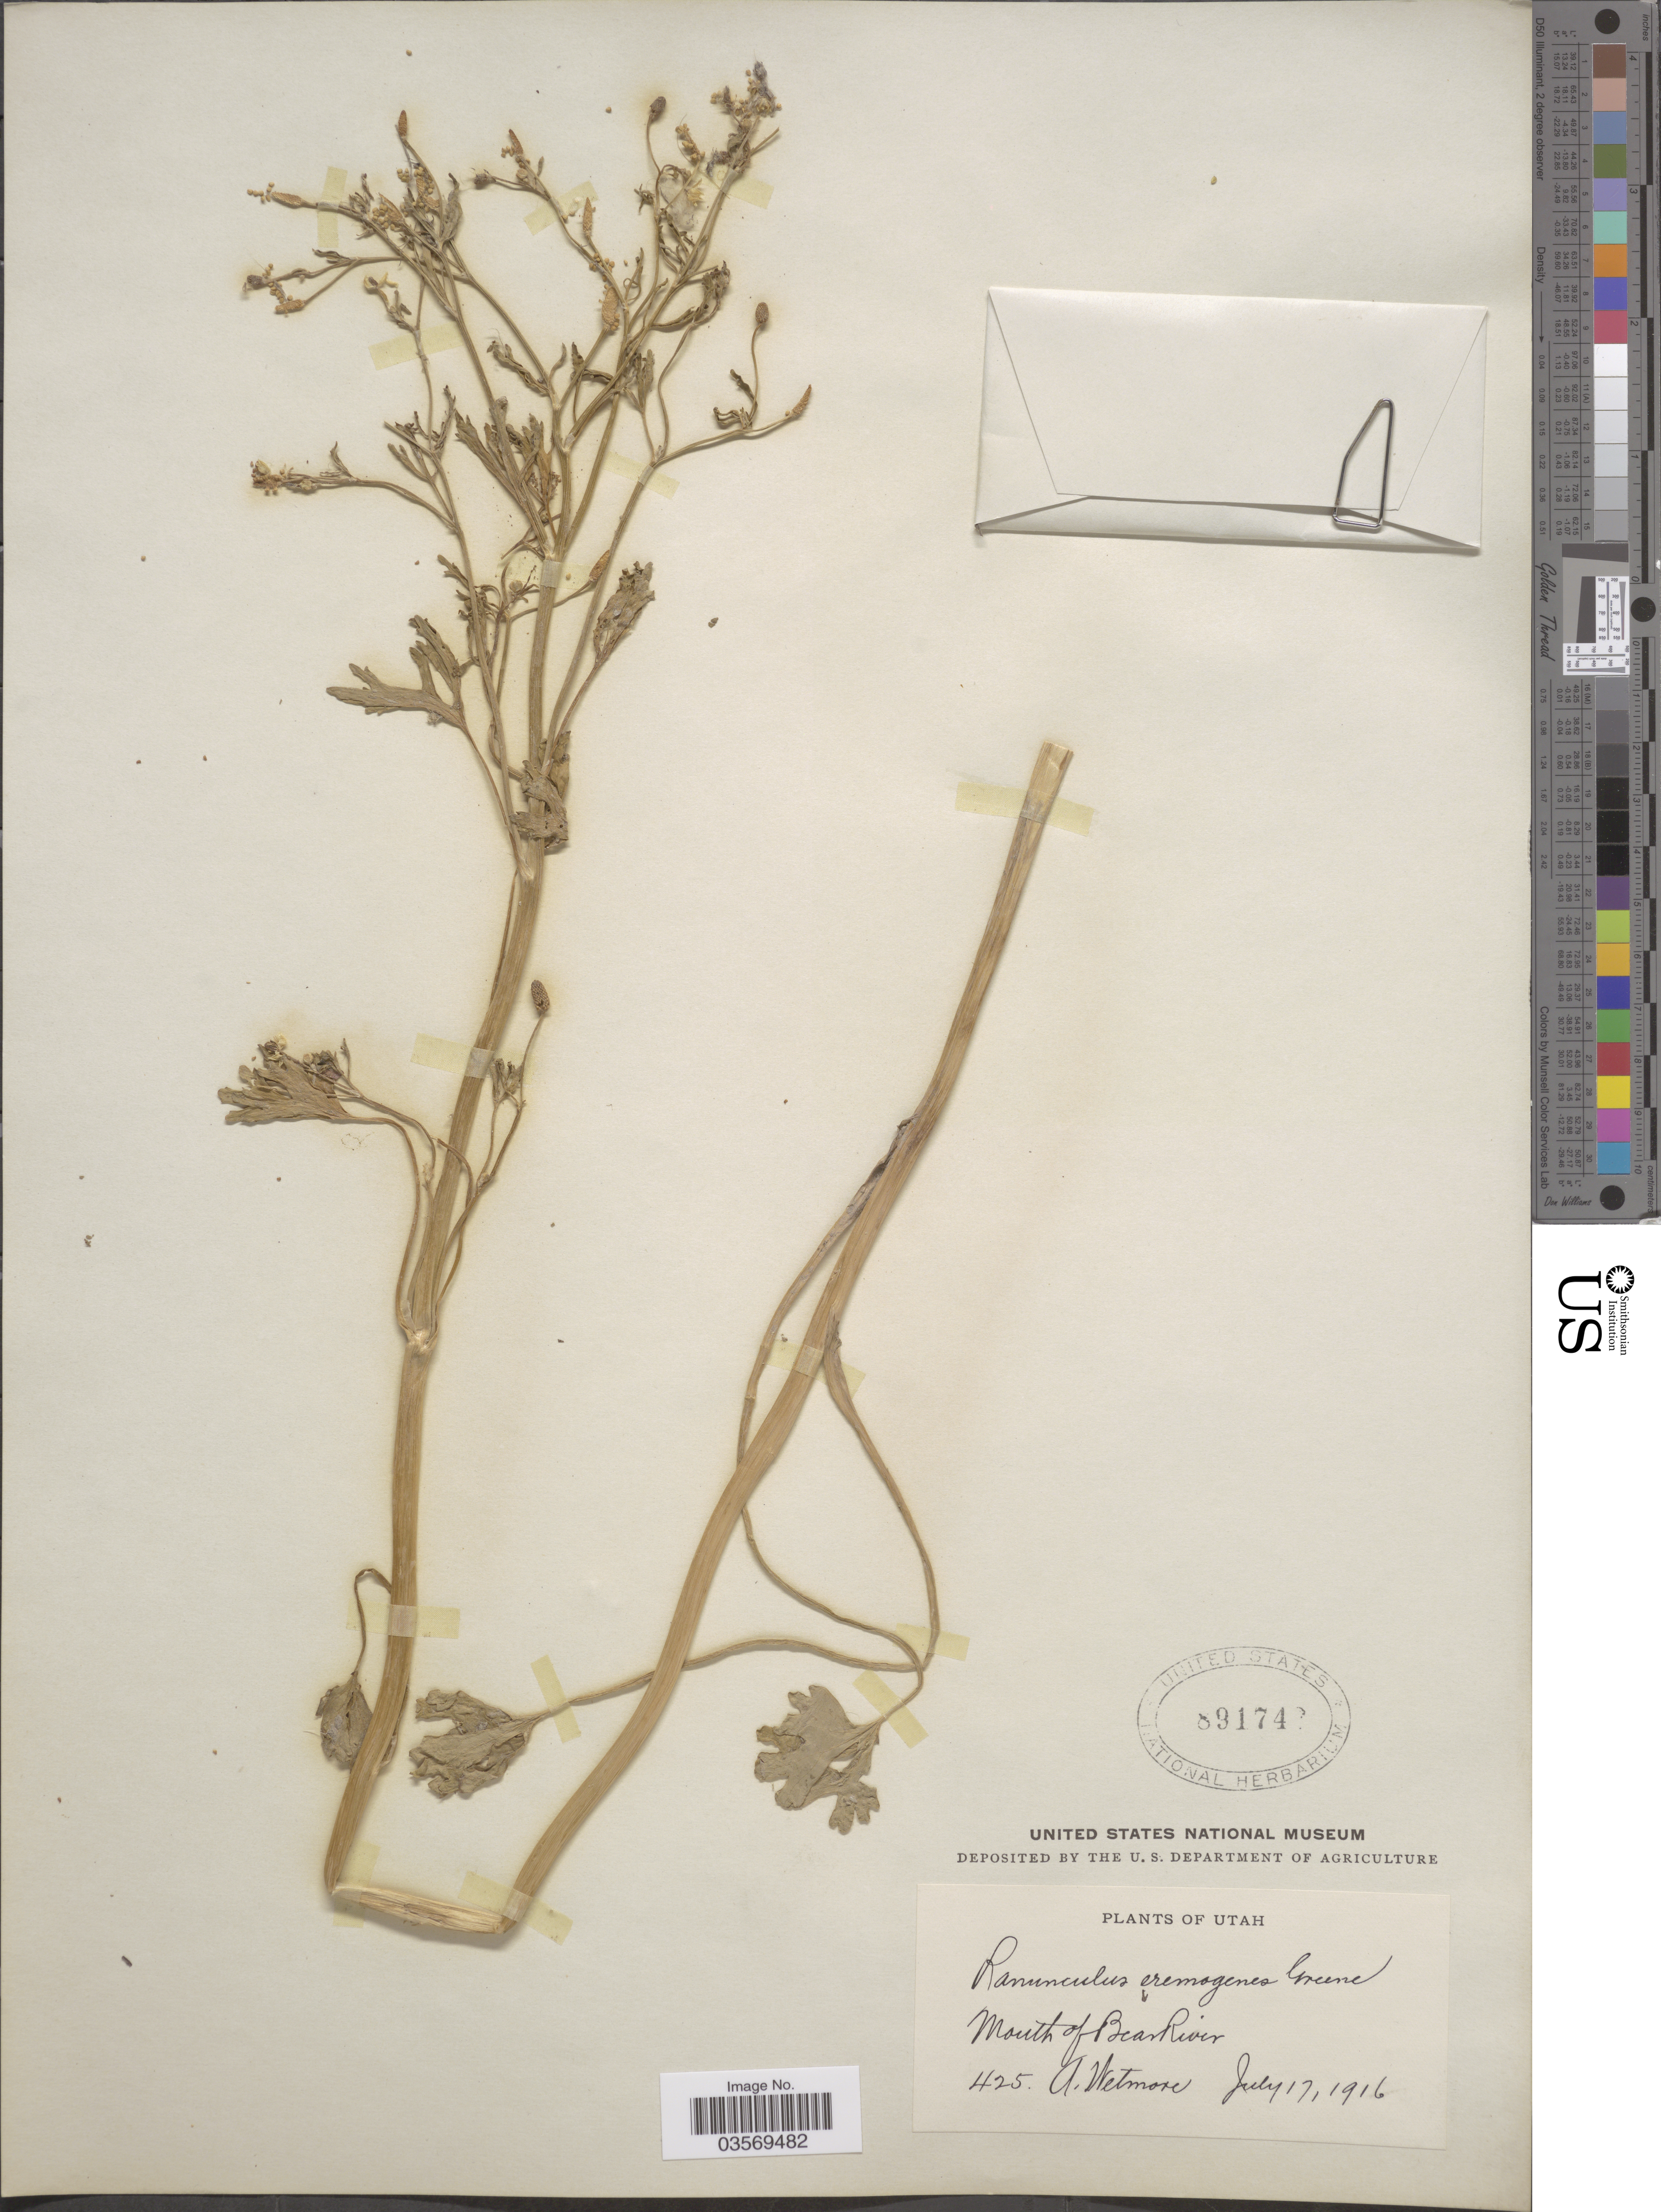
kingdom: Plantae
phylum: Tracheophyta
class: Magnoliopsida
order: Ranunculales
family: Ranunculaceae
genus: Ranunculus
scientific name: Ranunculus sceleratus var. multifidus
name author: Nutt.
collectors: A. Wetmore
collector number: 425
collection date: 1916-07-17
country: United States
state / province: Utah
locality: Mouth of Bear River.